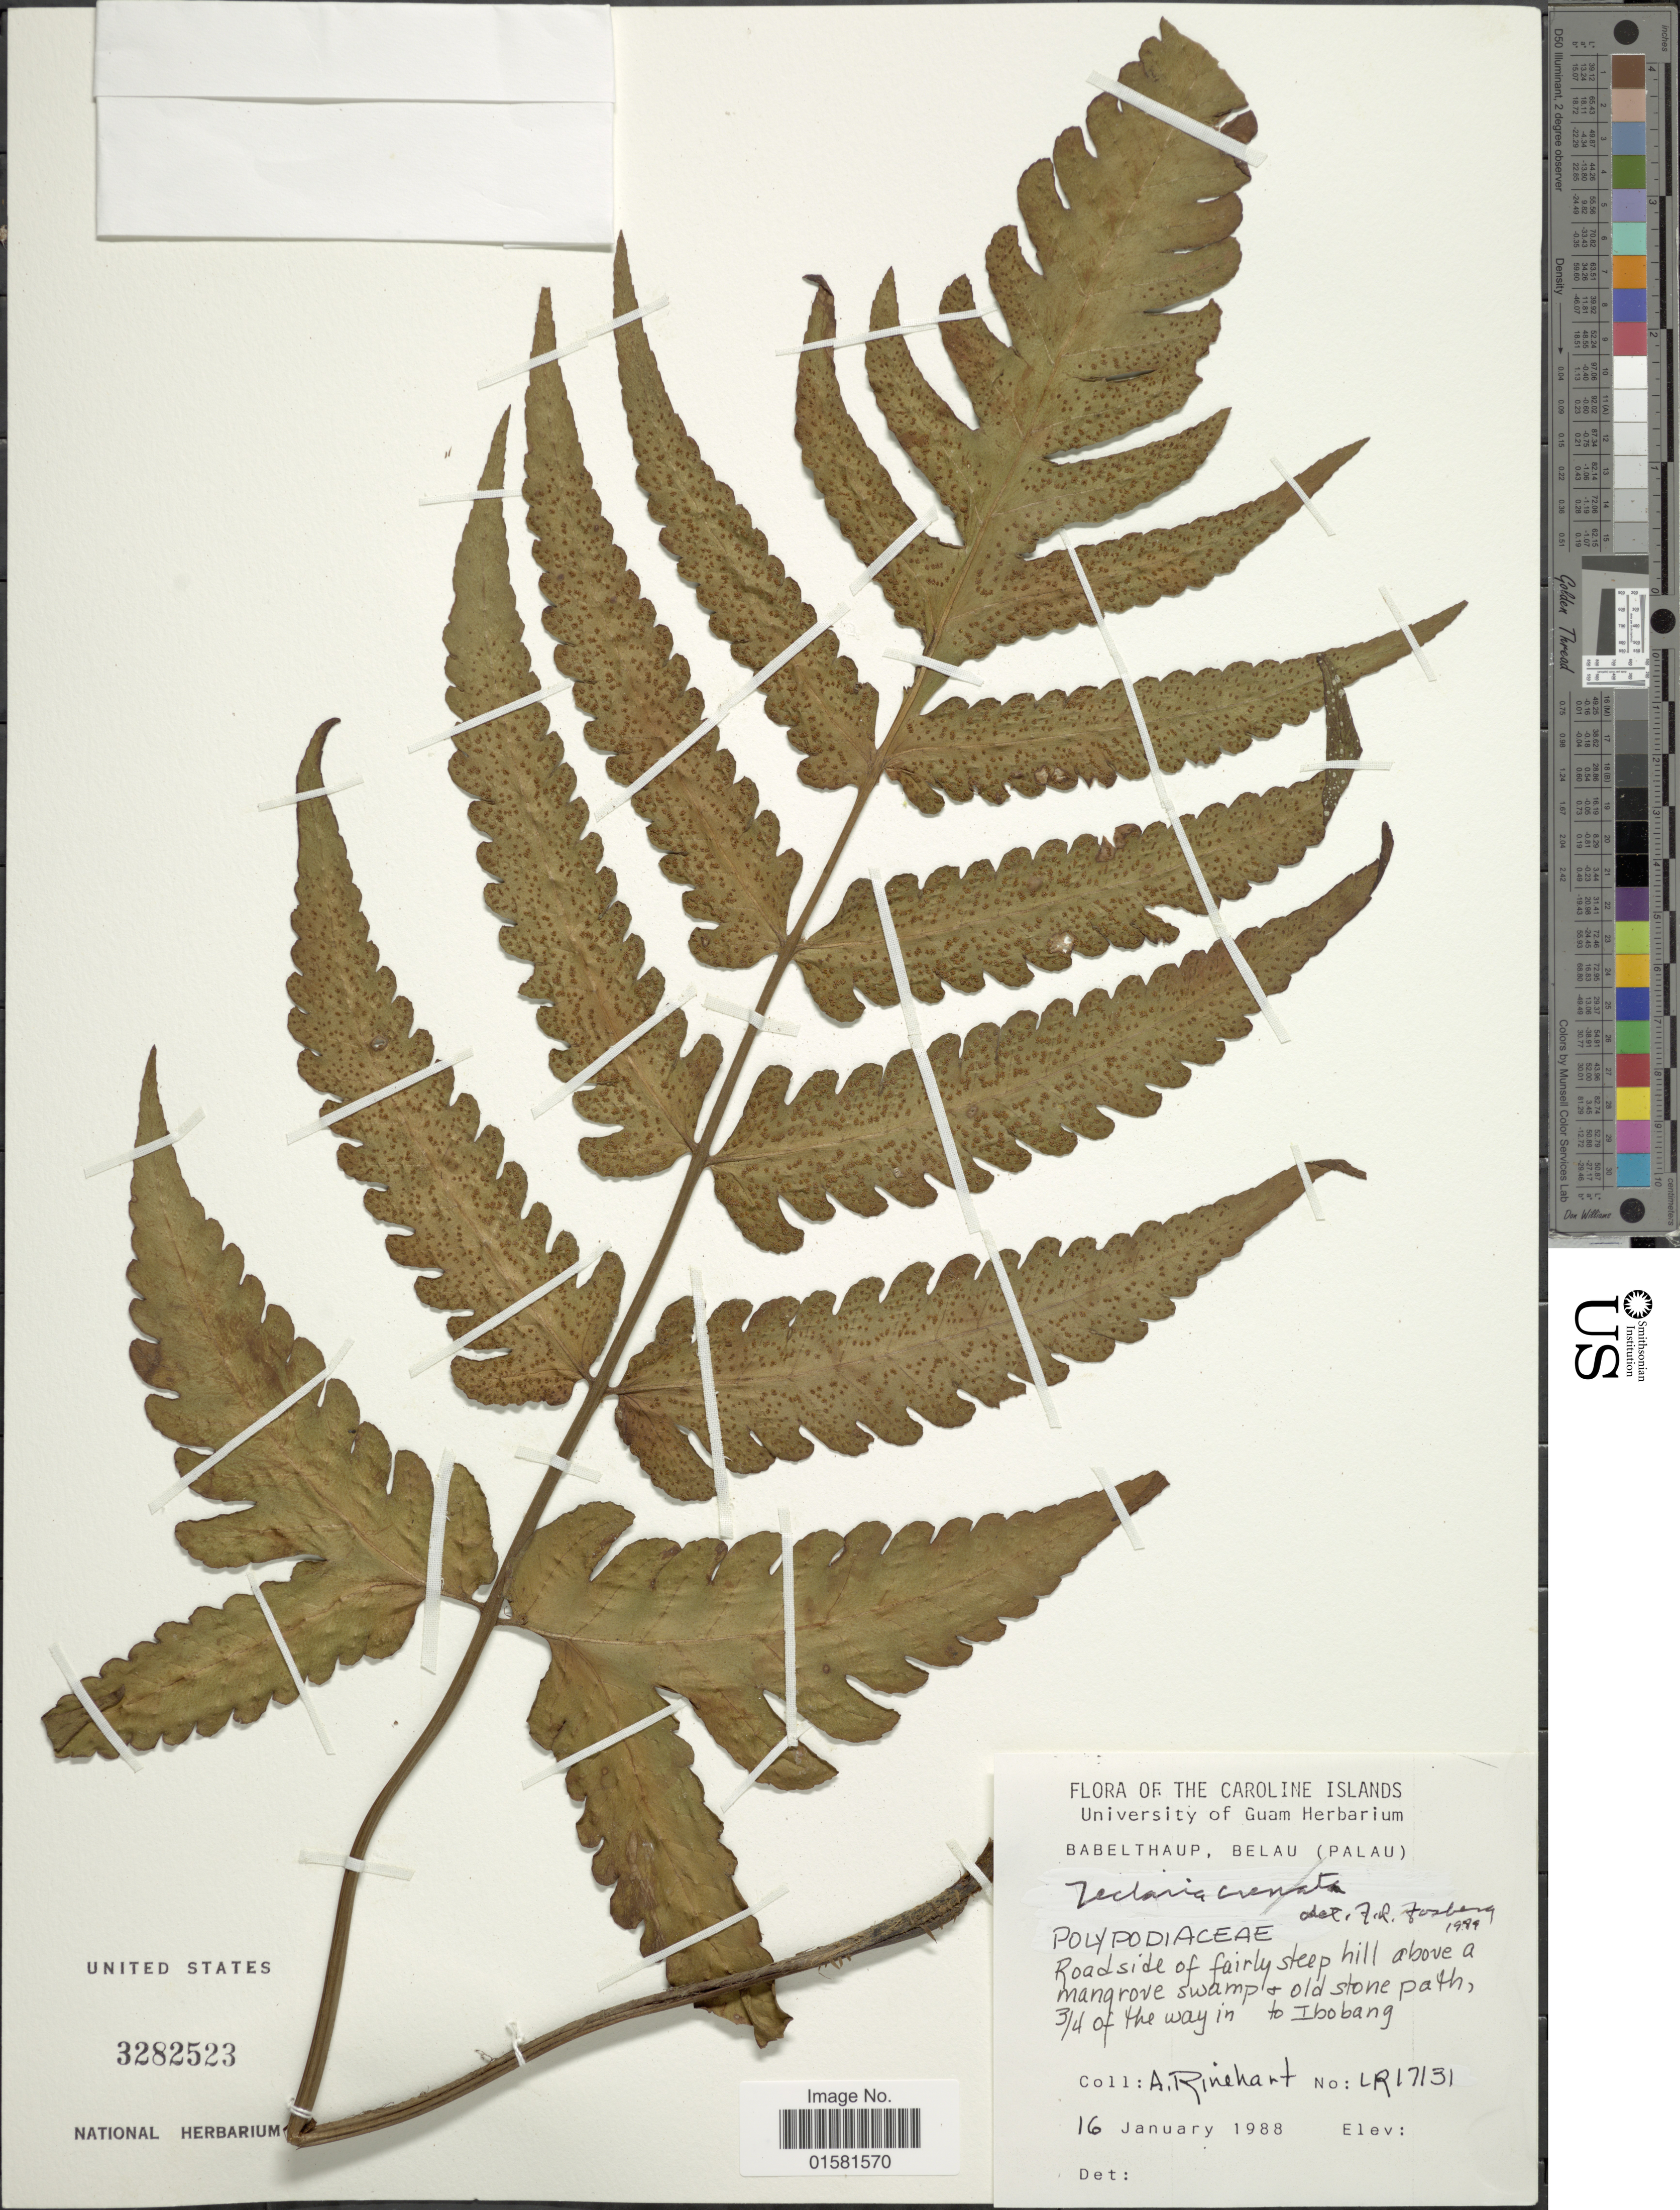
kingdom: Plantae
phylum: Tracheophyta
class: Polypodiopsida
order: Polypodiales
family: Tectariaceae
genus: Tectaria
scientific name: Tectaria sp.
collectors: A. Rinehart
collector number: LR17131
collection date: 1988-01-16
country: Palau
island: Babeldaob [Babelthuap]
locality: Babelthaup, Belau (Palau), 3/4 of the way in to Ibobang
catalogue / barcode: US 3282523